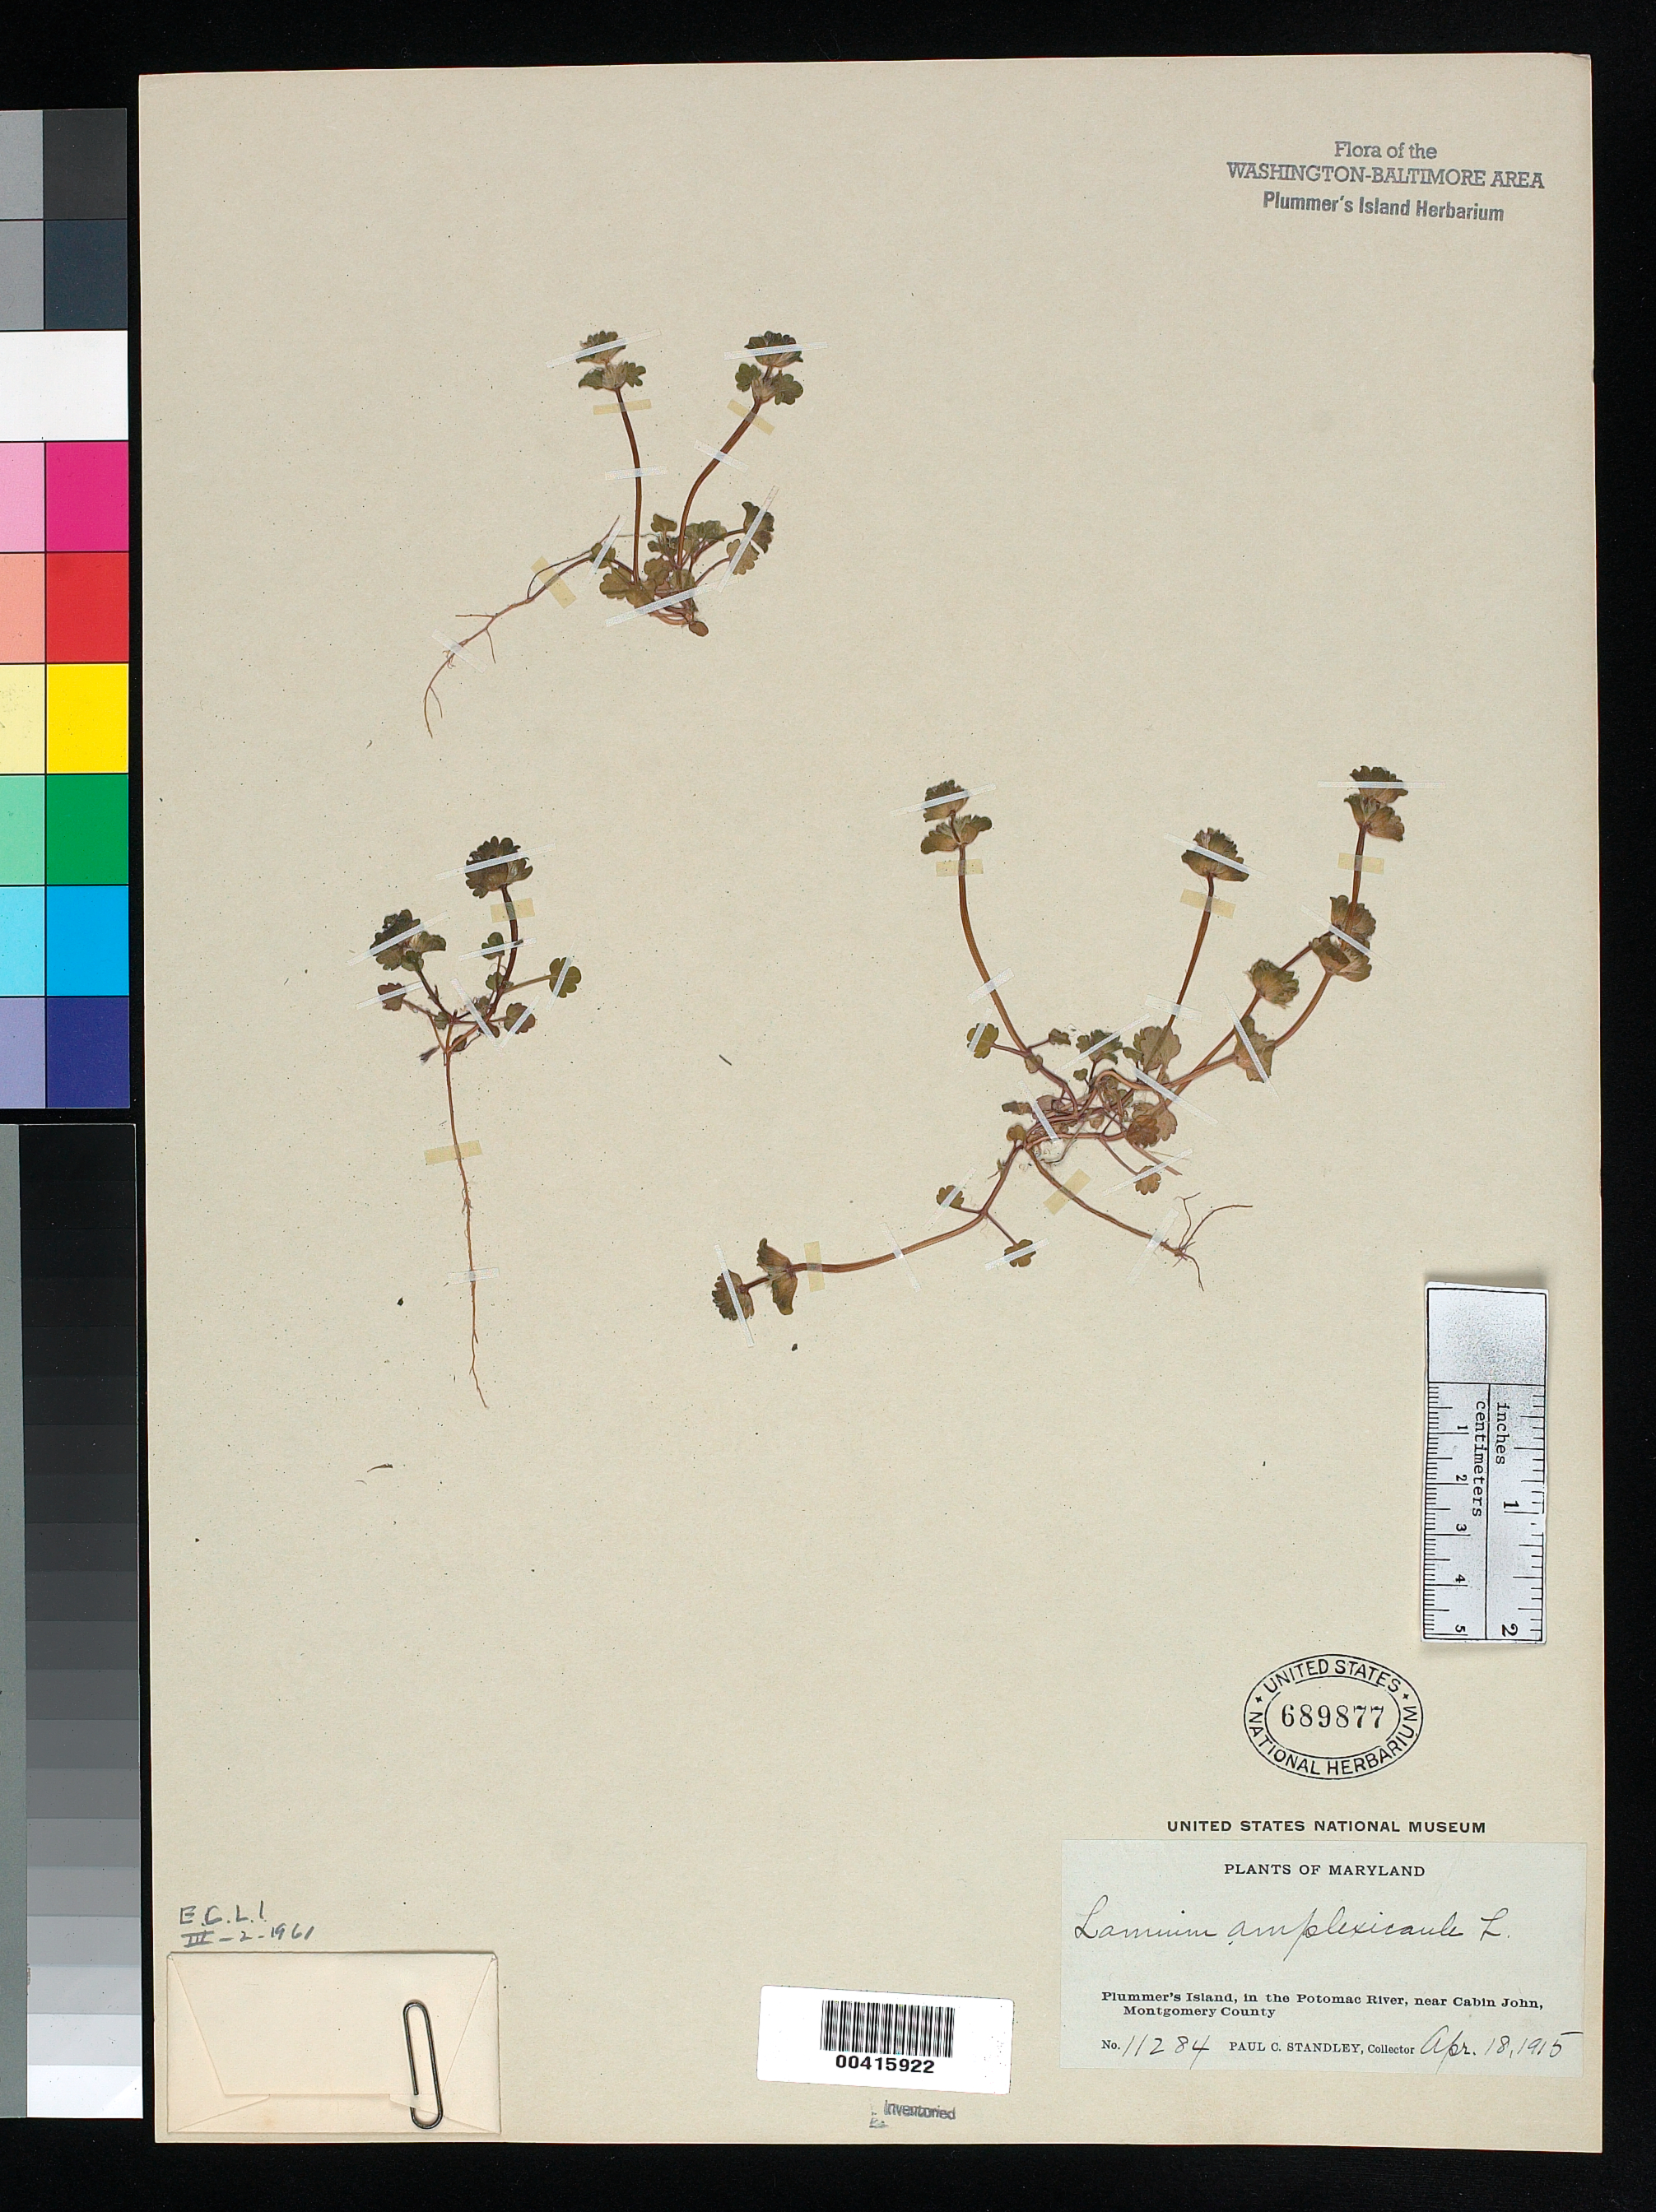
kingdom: Plantae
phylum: Tracheophyta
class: Magnoliopsida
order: Lamiales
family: Lamiaceae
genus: Lamium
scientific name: Lamium amplexicaule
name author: L.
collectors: P. C. Standley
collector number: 11284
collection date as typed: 18 Apr 1915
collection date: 1915-04-18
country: United States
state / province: Maryland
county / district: Montgomery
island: Plummers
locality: Plummer's Island C. & O. Canal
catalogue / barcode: US 689877